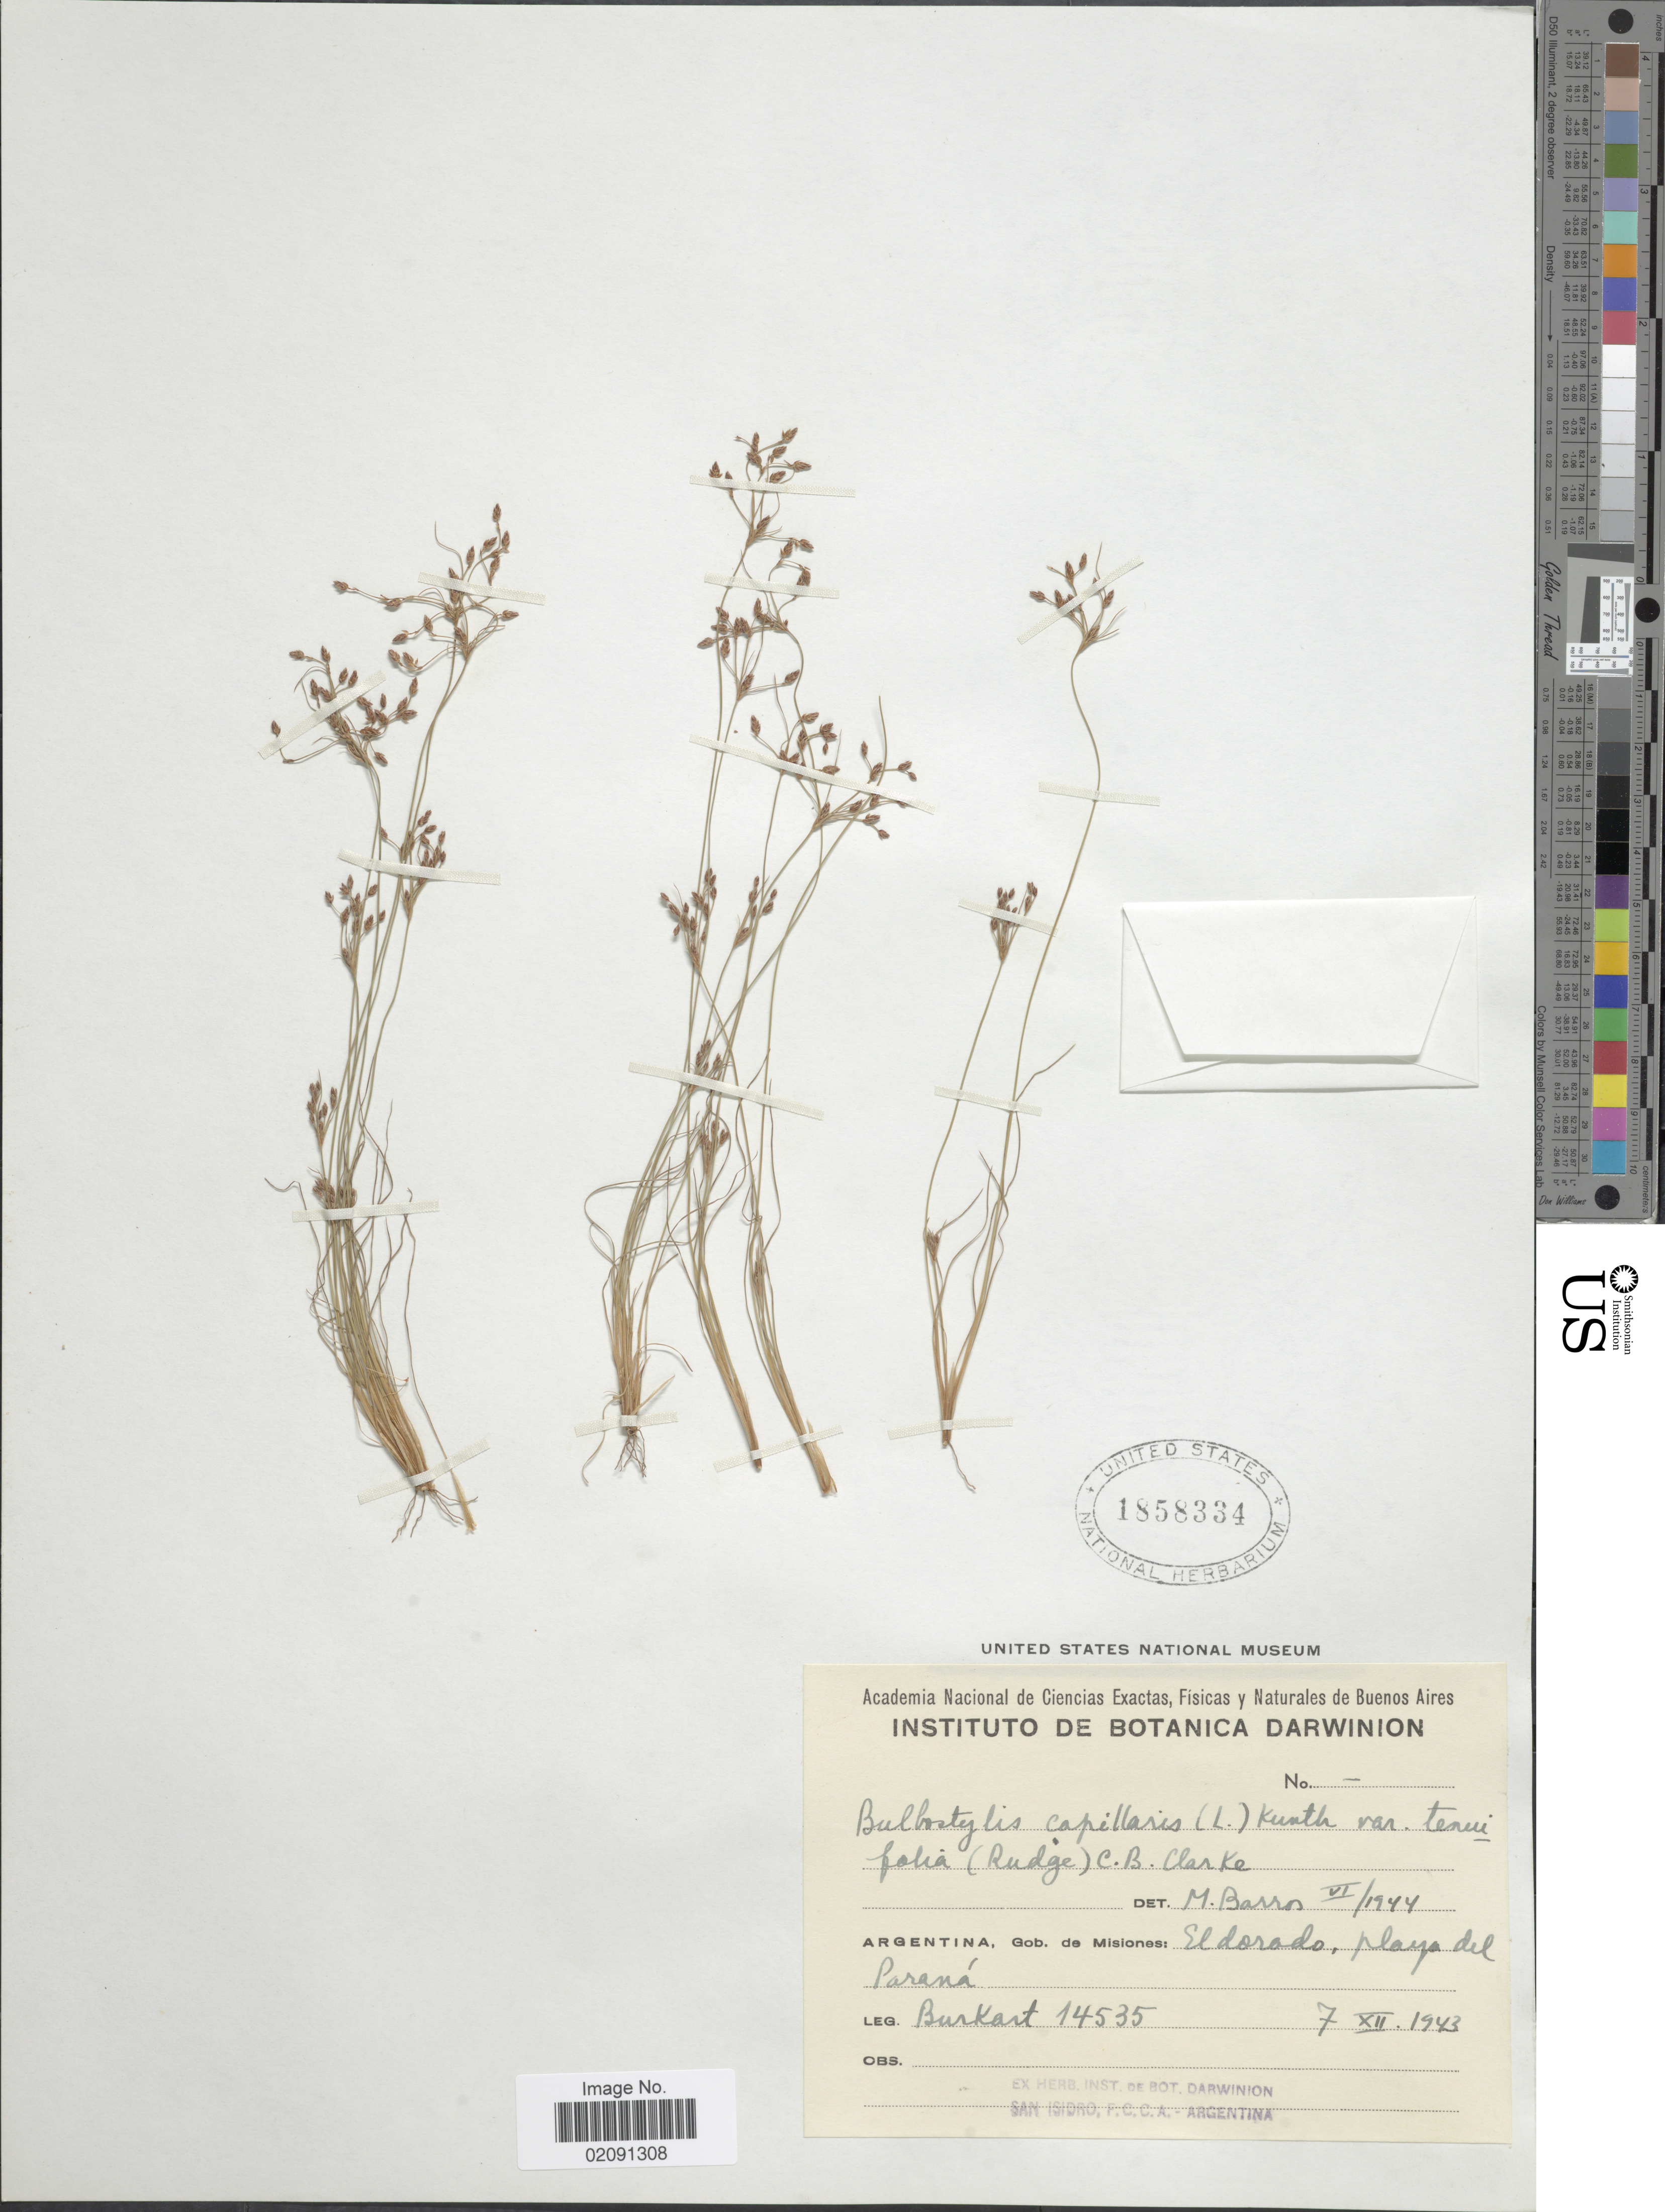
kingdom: Plantae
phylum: Tracheophyta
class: Liliopsida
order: Poales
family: Cyperaceae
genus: Bulbostylis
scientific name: Bulbostylis tenuifolia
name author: (Rudge) J.F. Macbr.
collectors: -- Burkart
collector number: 14535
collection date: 1943-12-07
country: Argentina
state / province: Misiones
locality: Eldorado, playa del Parana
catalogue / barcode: US 1858334